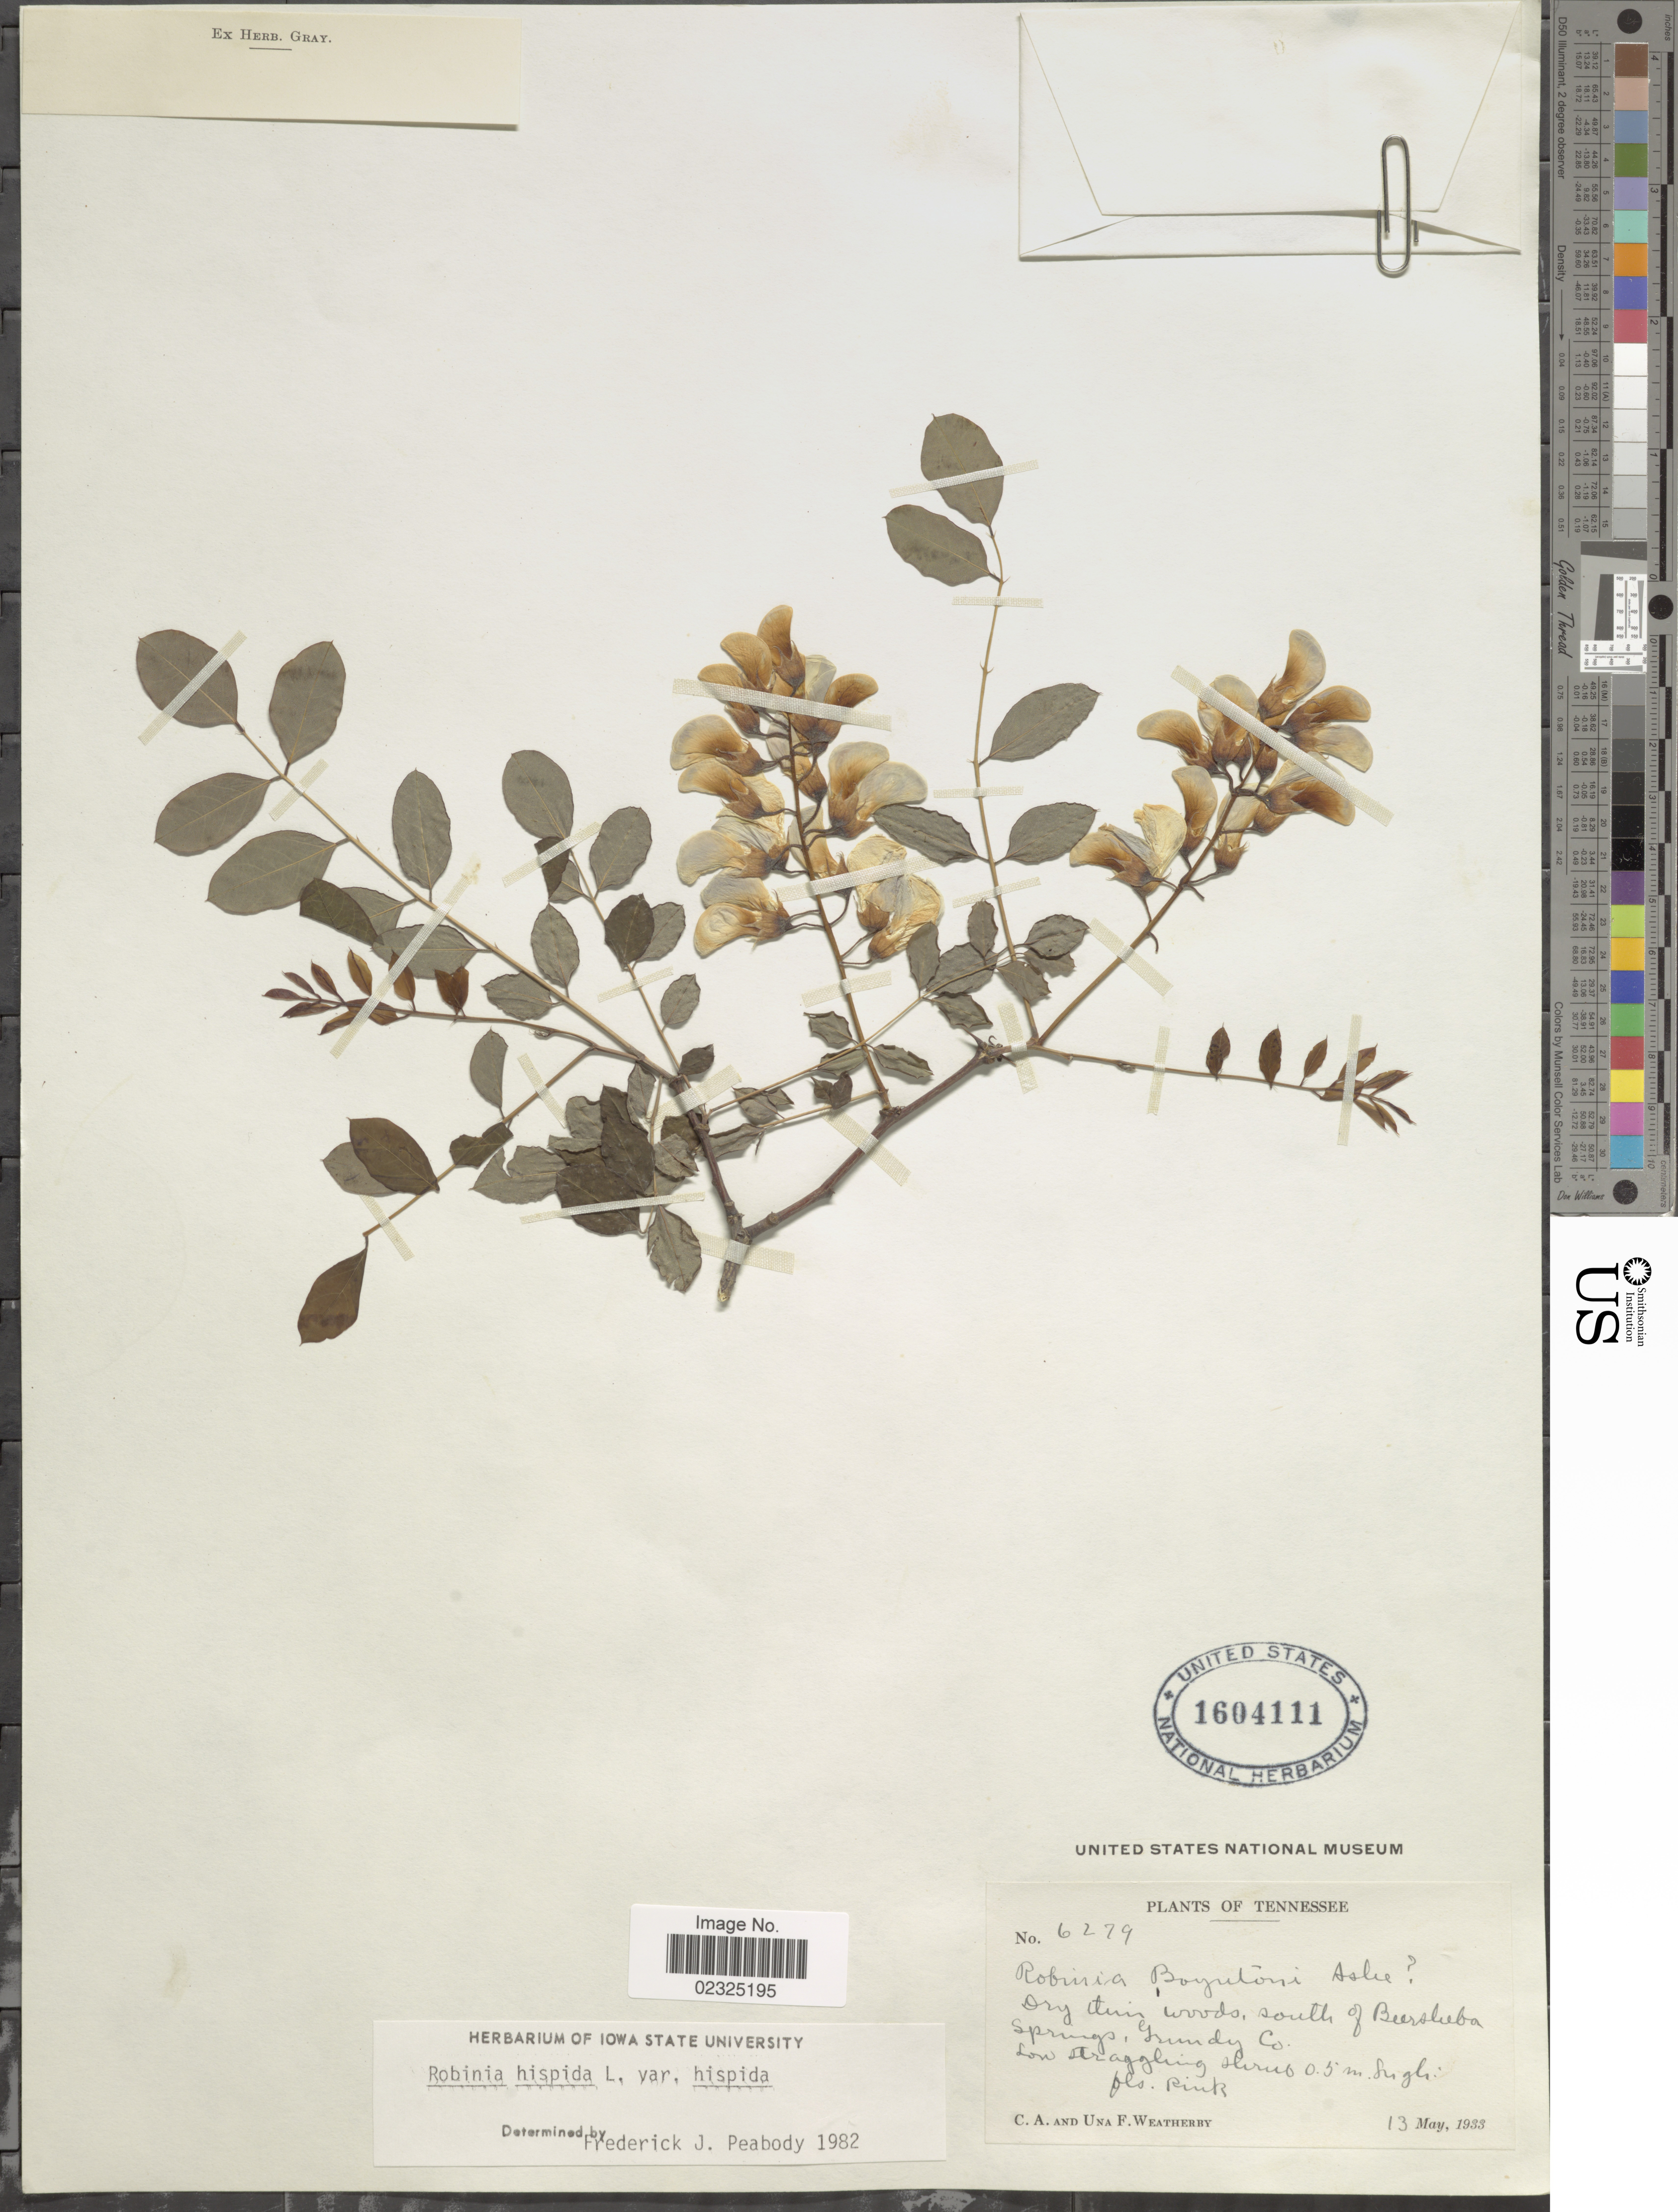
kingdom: Plantae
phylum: Tracheophyta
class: Magnoliopsida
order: Fabales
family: Fabaceae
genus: Robinia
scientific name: Robinia hispida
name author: L.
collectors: C. A. Weatherby & U. Weatherby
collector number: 6279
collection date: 1933-05-13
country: United States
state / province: Tennessee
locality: South of Beersheba Springs, Grundy Co.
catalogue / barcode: US 1604111